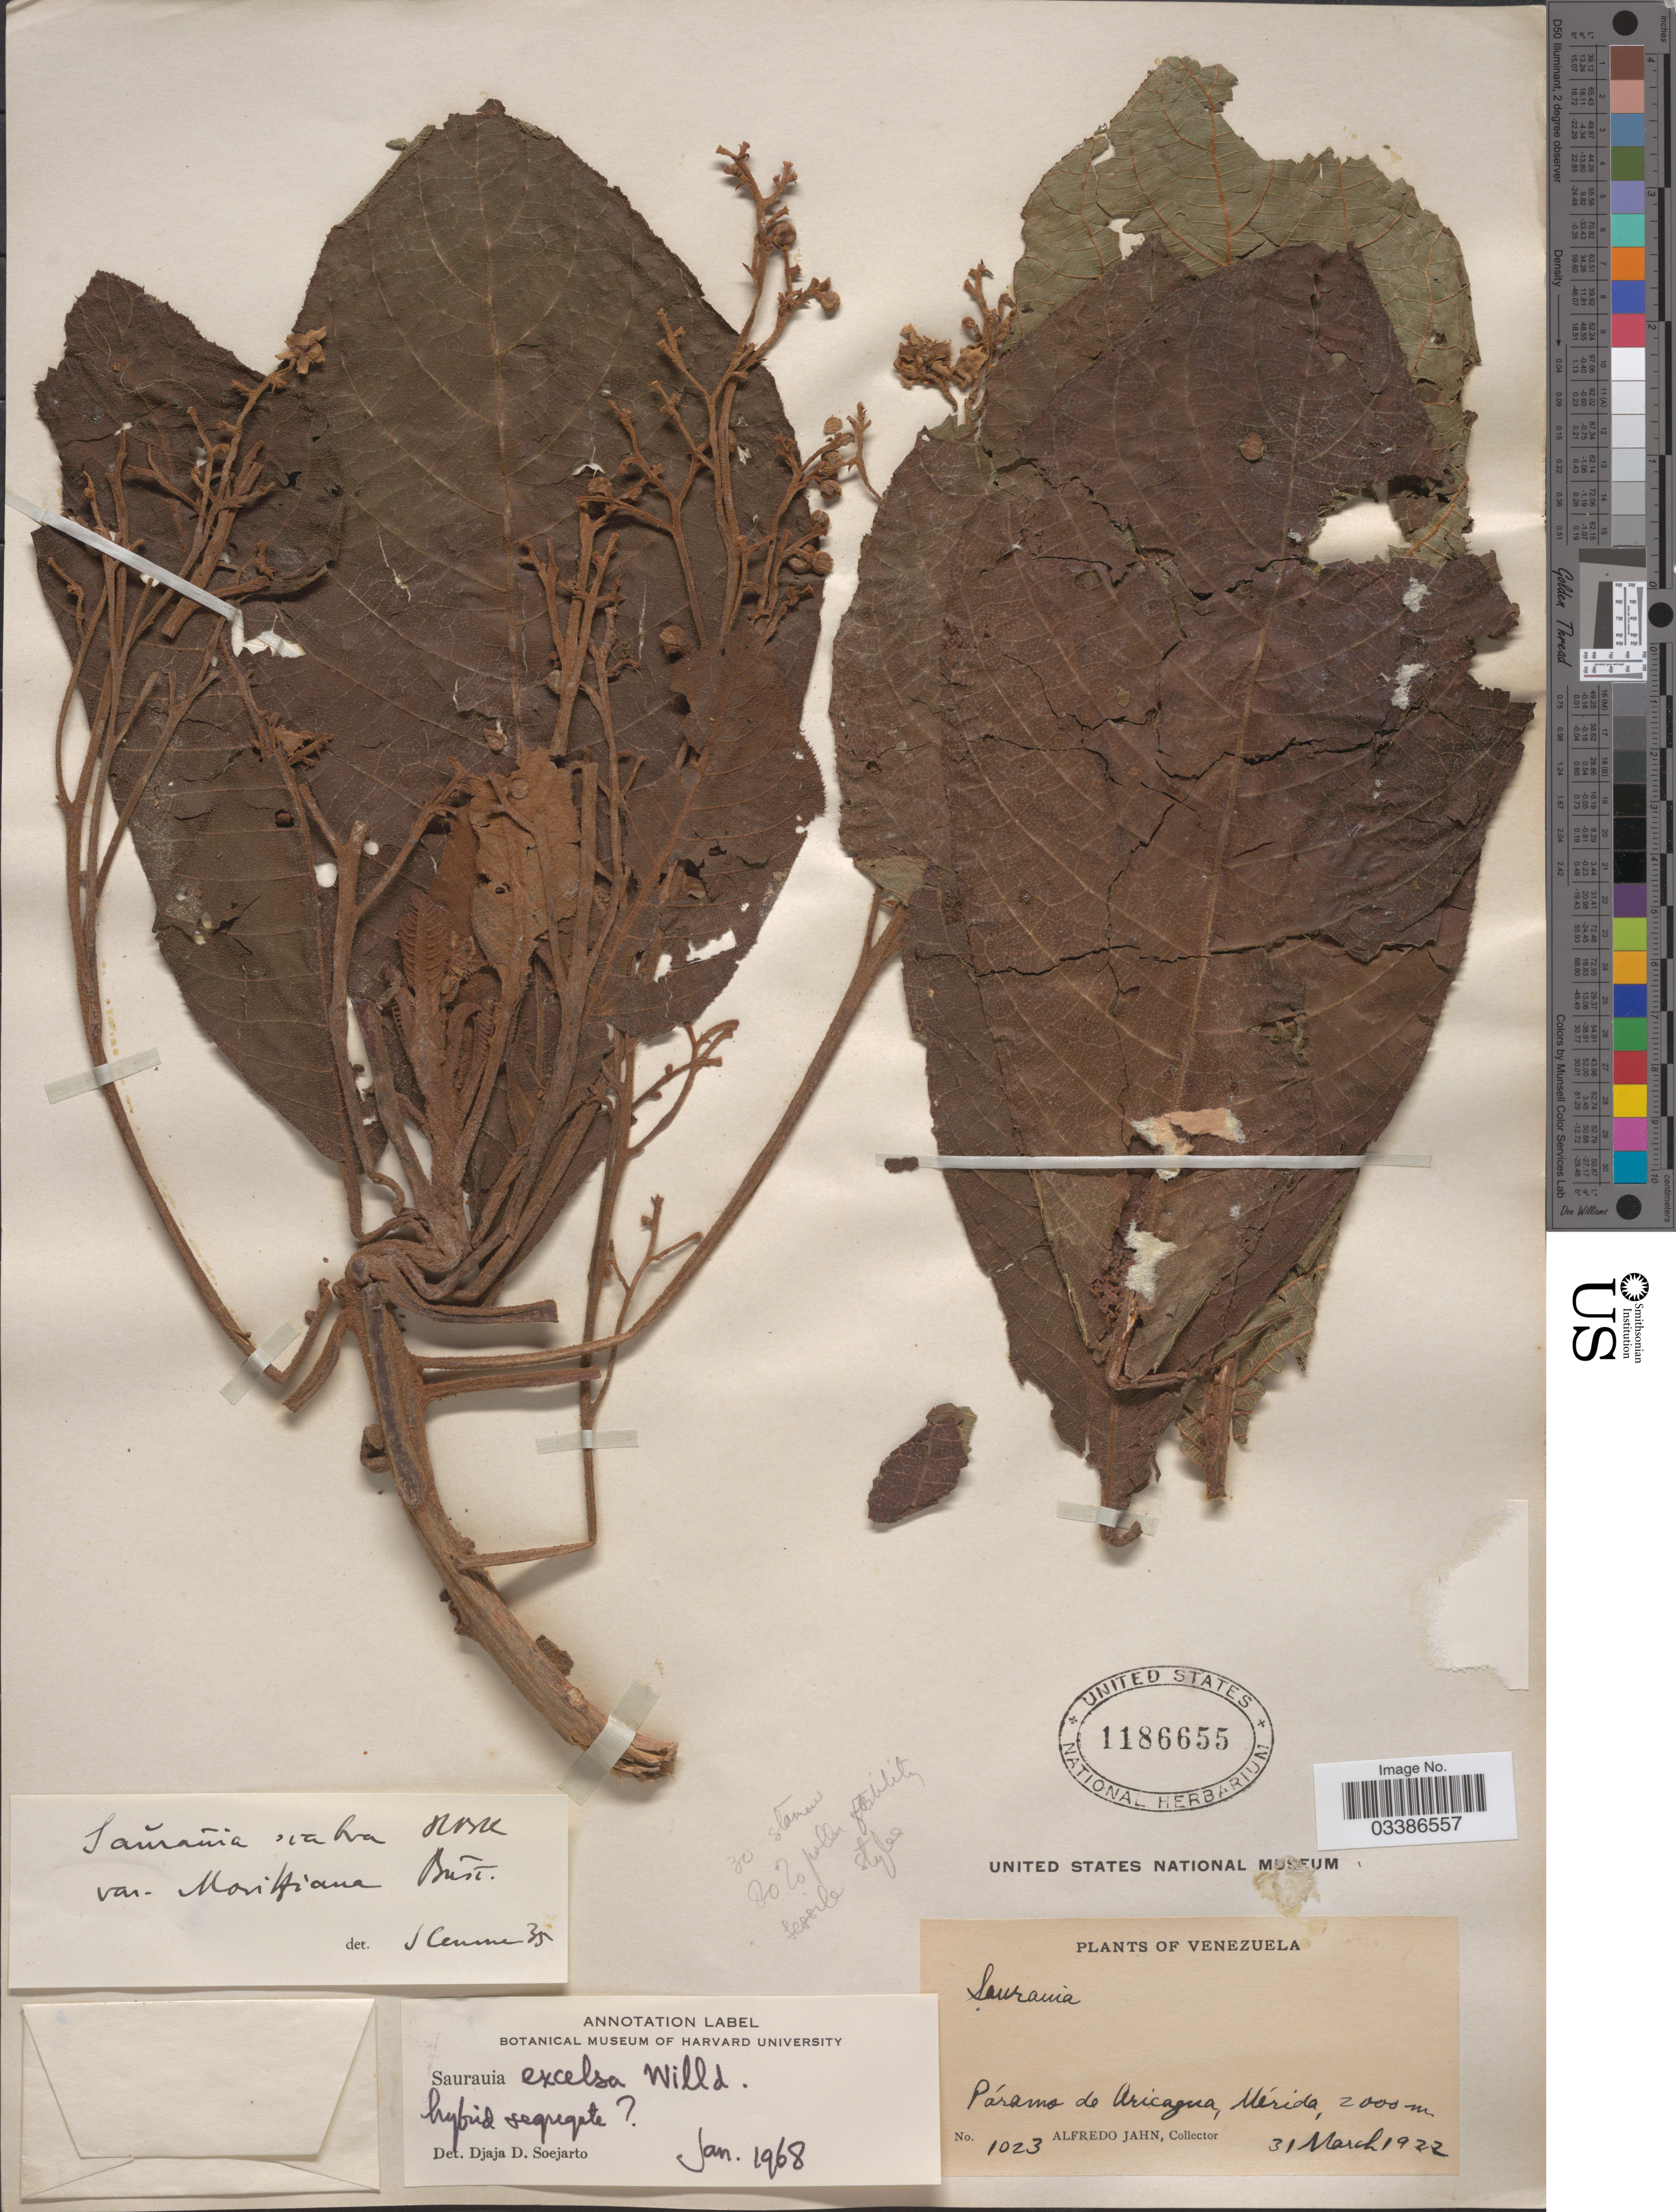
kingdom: Plantae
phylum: Tracheophyta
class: Magnoliopsida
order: Ericales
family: Actinidiaceae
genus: Saurauia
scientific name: Saurauia excelsa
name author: Willd.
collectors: A. Jahn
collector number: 1023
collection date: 1922-03-31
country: Venezuela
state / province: Mérida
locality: Páramo de Aricagua.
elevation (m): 2000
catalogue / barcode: US 1186655